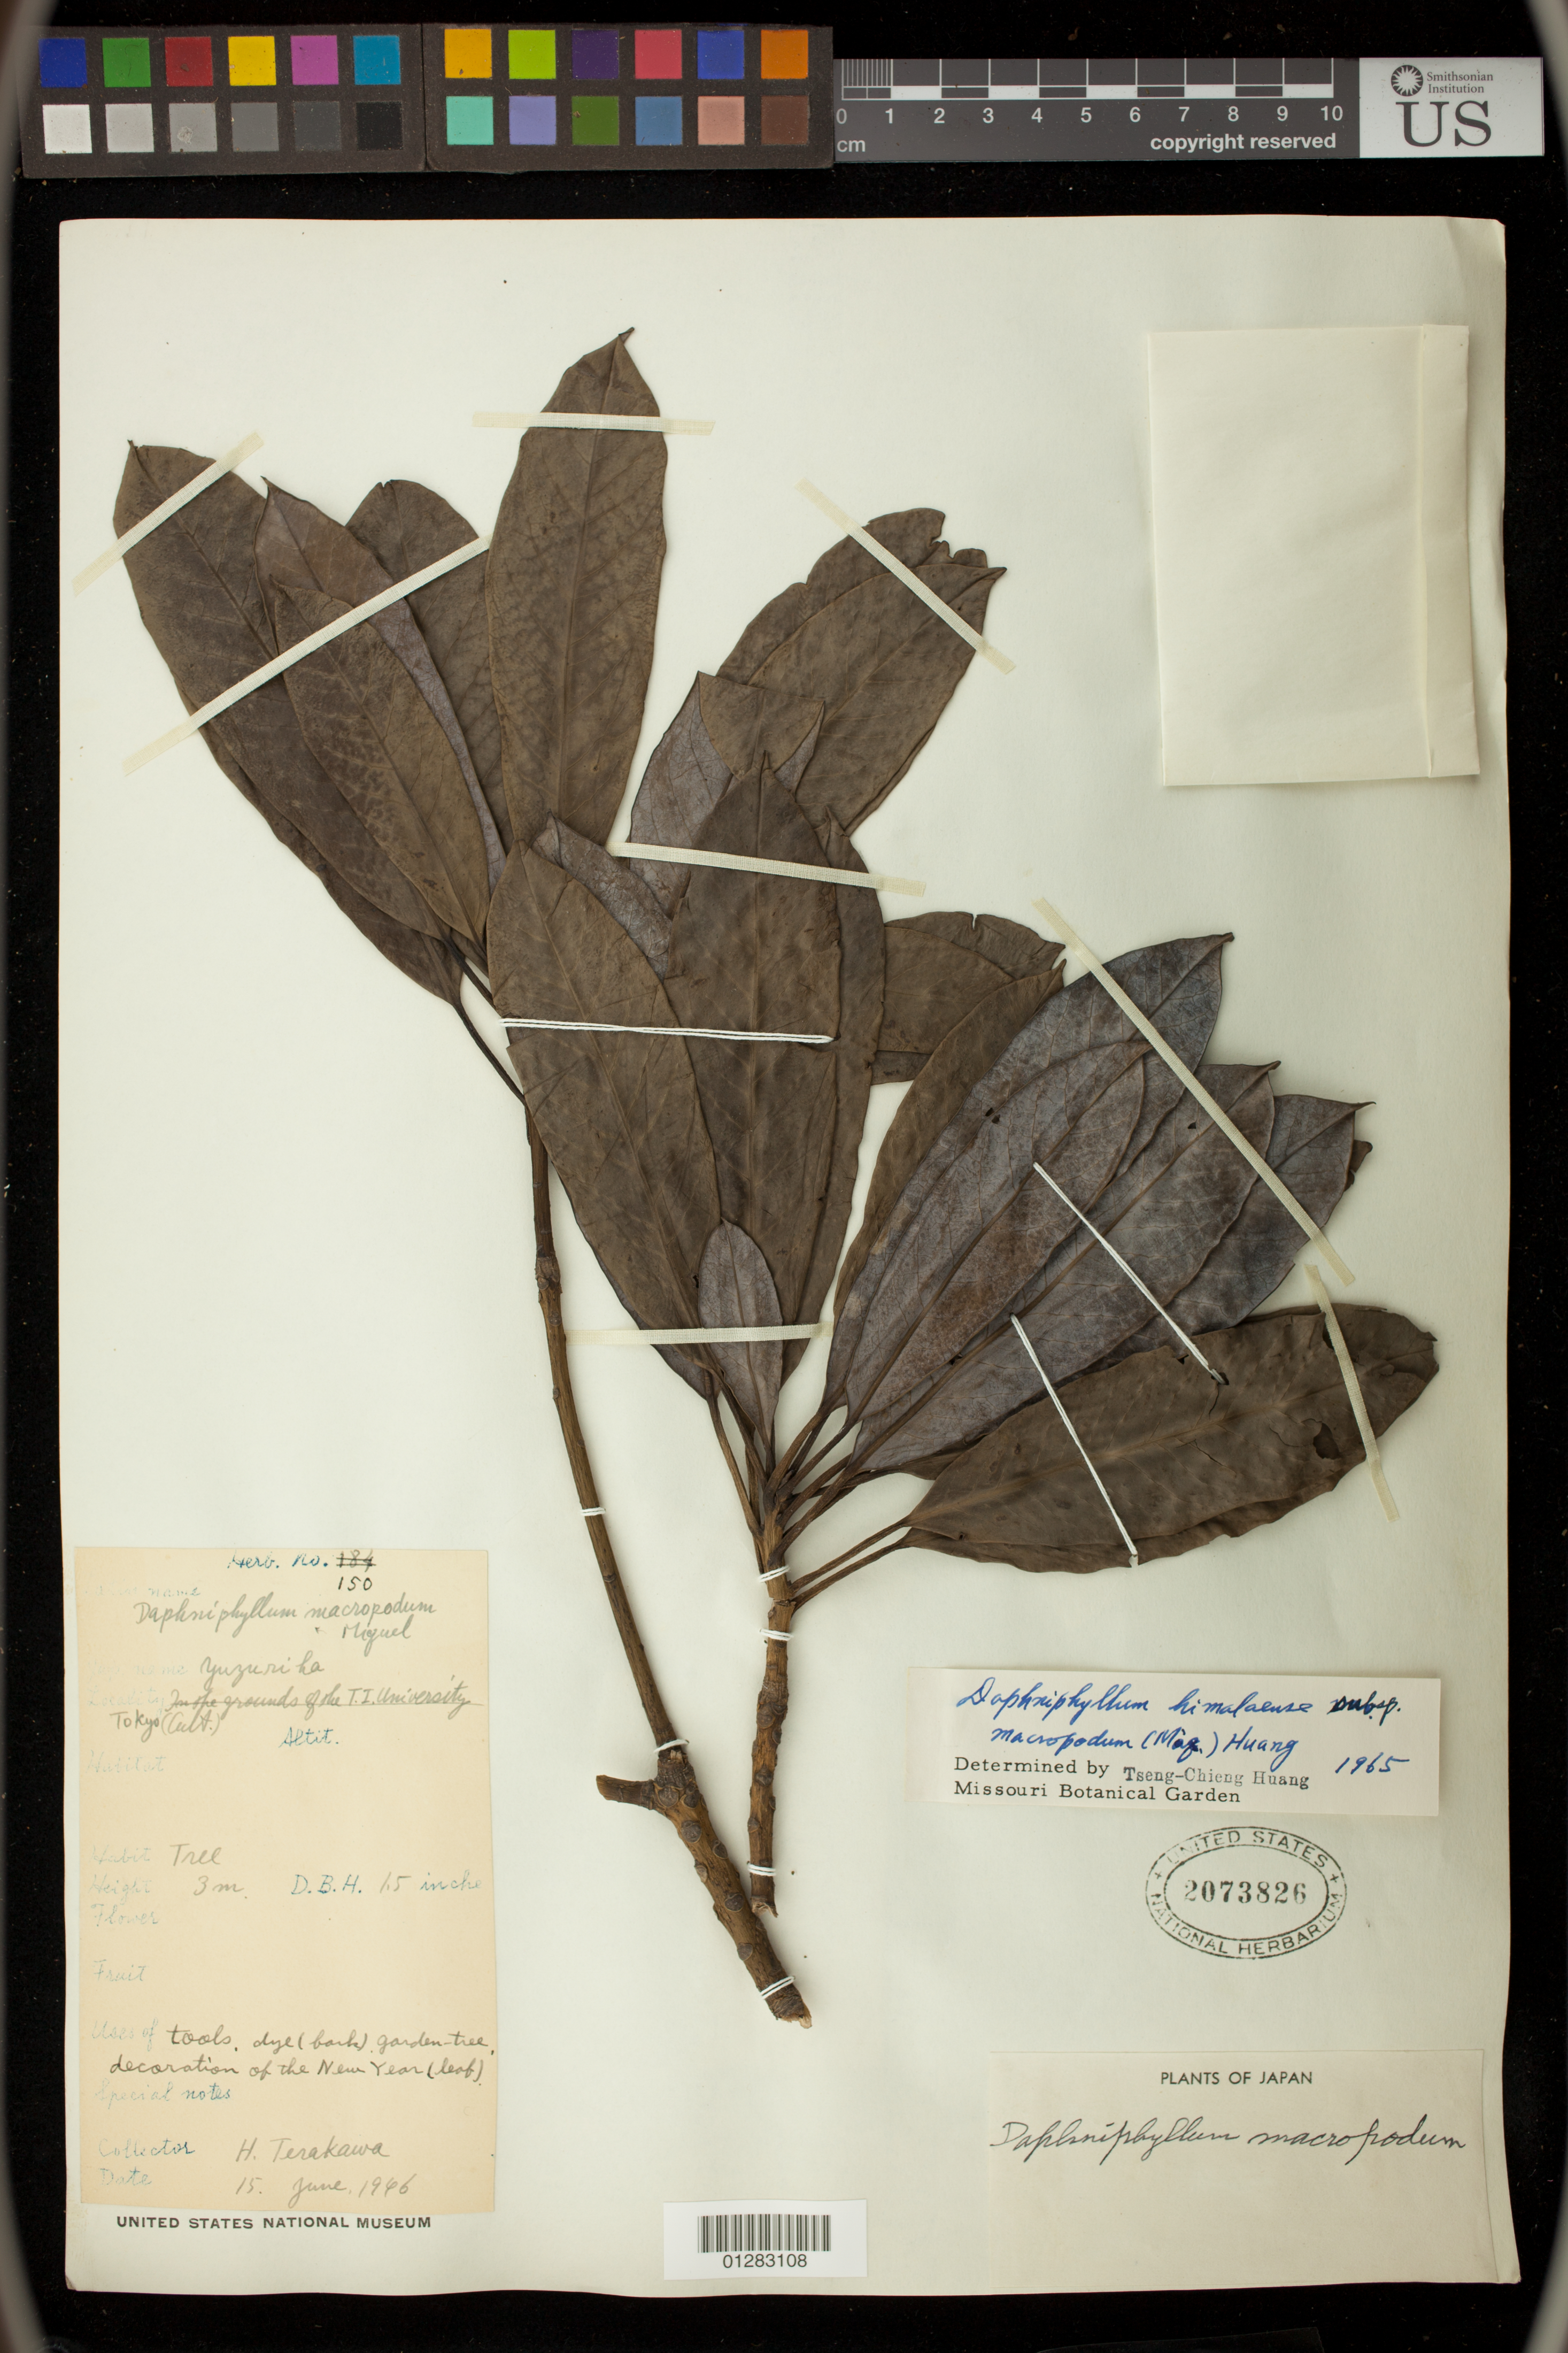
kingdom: Plantae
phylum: Tracheophyta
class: Magnoliopsida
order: Saxifragales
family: Daphniphyllaceae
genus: Daphniphyllum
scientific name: Daphniphyllum himalayense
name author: (Benth.) Müll. Arg.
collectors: H. Terakawa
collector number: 150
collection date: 1946-06-15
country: Japan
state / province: Tokyo, Federal City of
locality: In the grounds of the T. I. University, Tokyo (cult).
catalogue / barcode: US 2073826